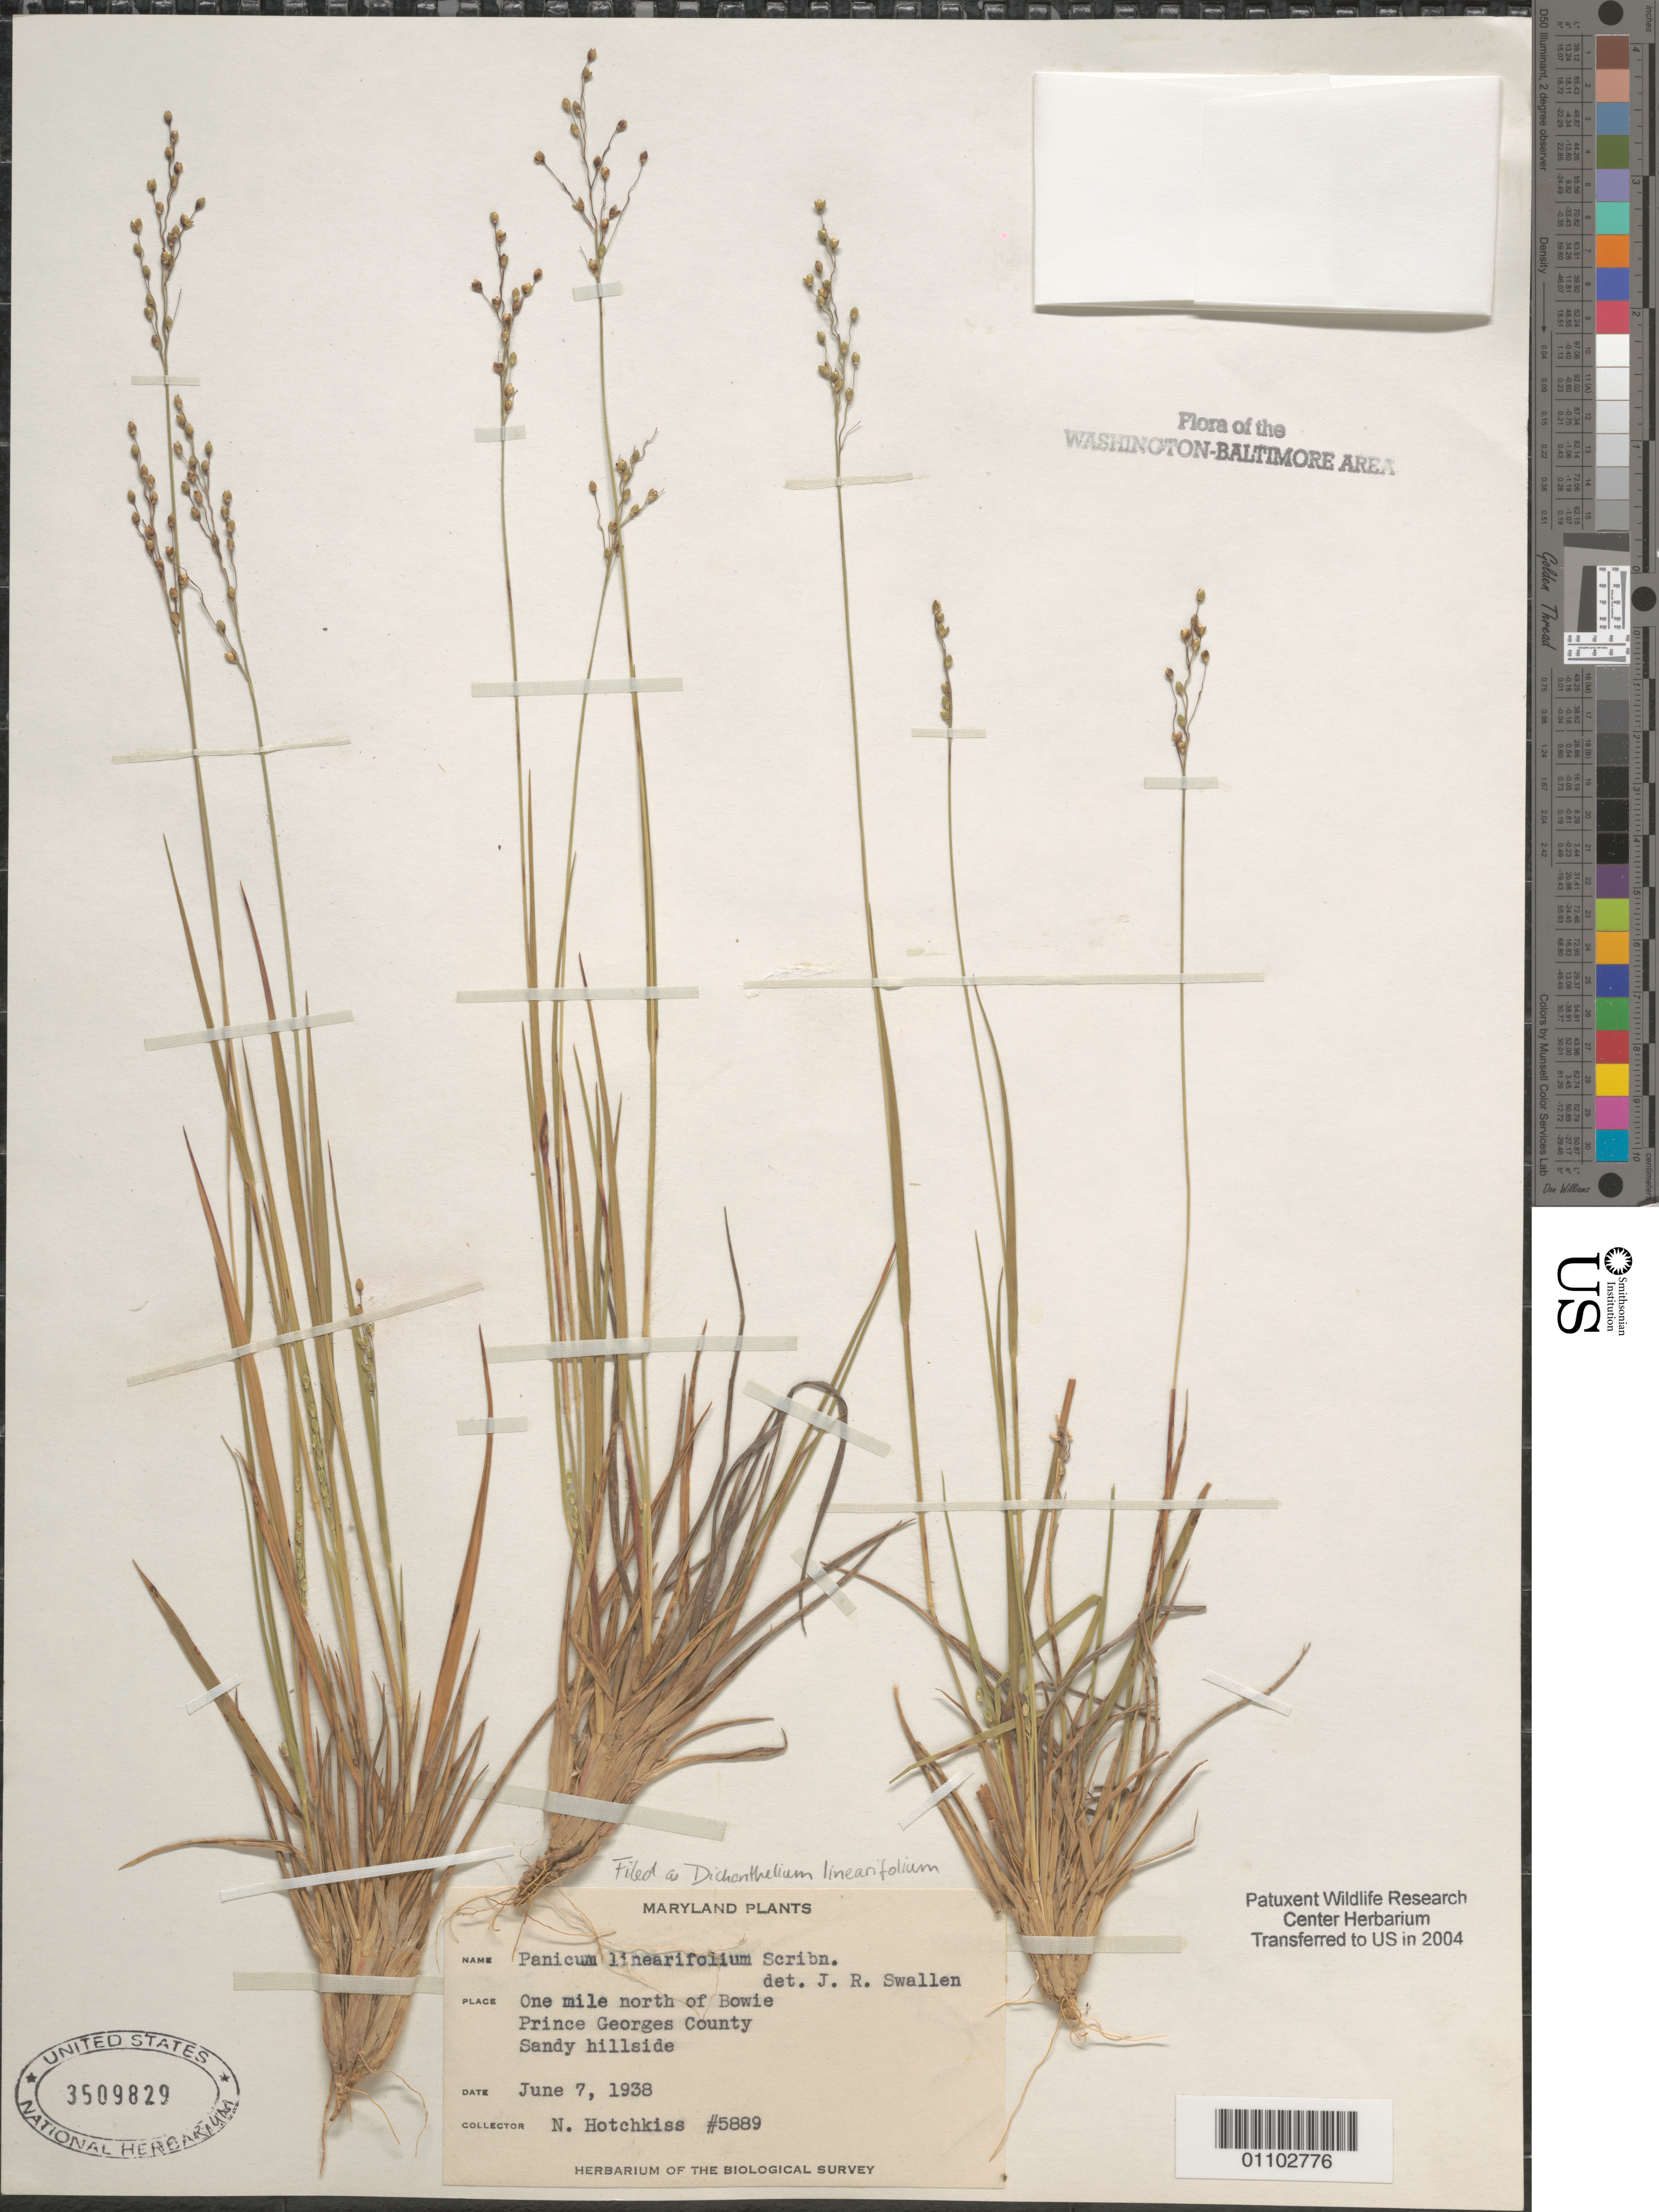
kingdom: Plantae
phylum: Tracheophyta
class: Liliopsida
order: Poales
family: Poaceae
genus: Dichanthelium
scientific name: Dichanthelium linearifolium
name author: (Scribn.) Gould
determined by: Swallen, Jason R.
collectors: N. Hotchkiss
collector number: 5889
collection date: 1938-06-07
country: United States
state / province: Maryland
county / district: Prince George's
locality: One mile north of Bowie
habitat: Sandy hillside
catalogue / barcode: US 3509829